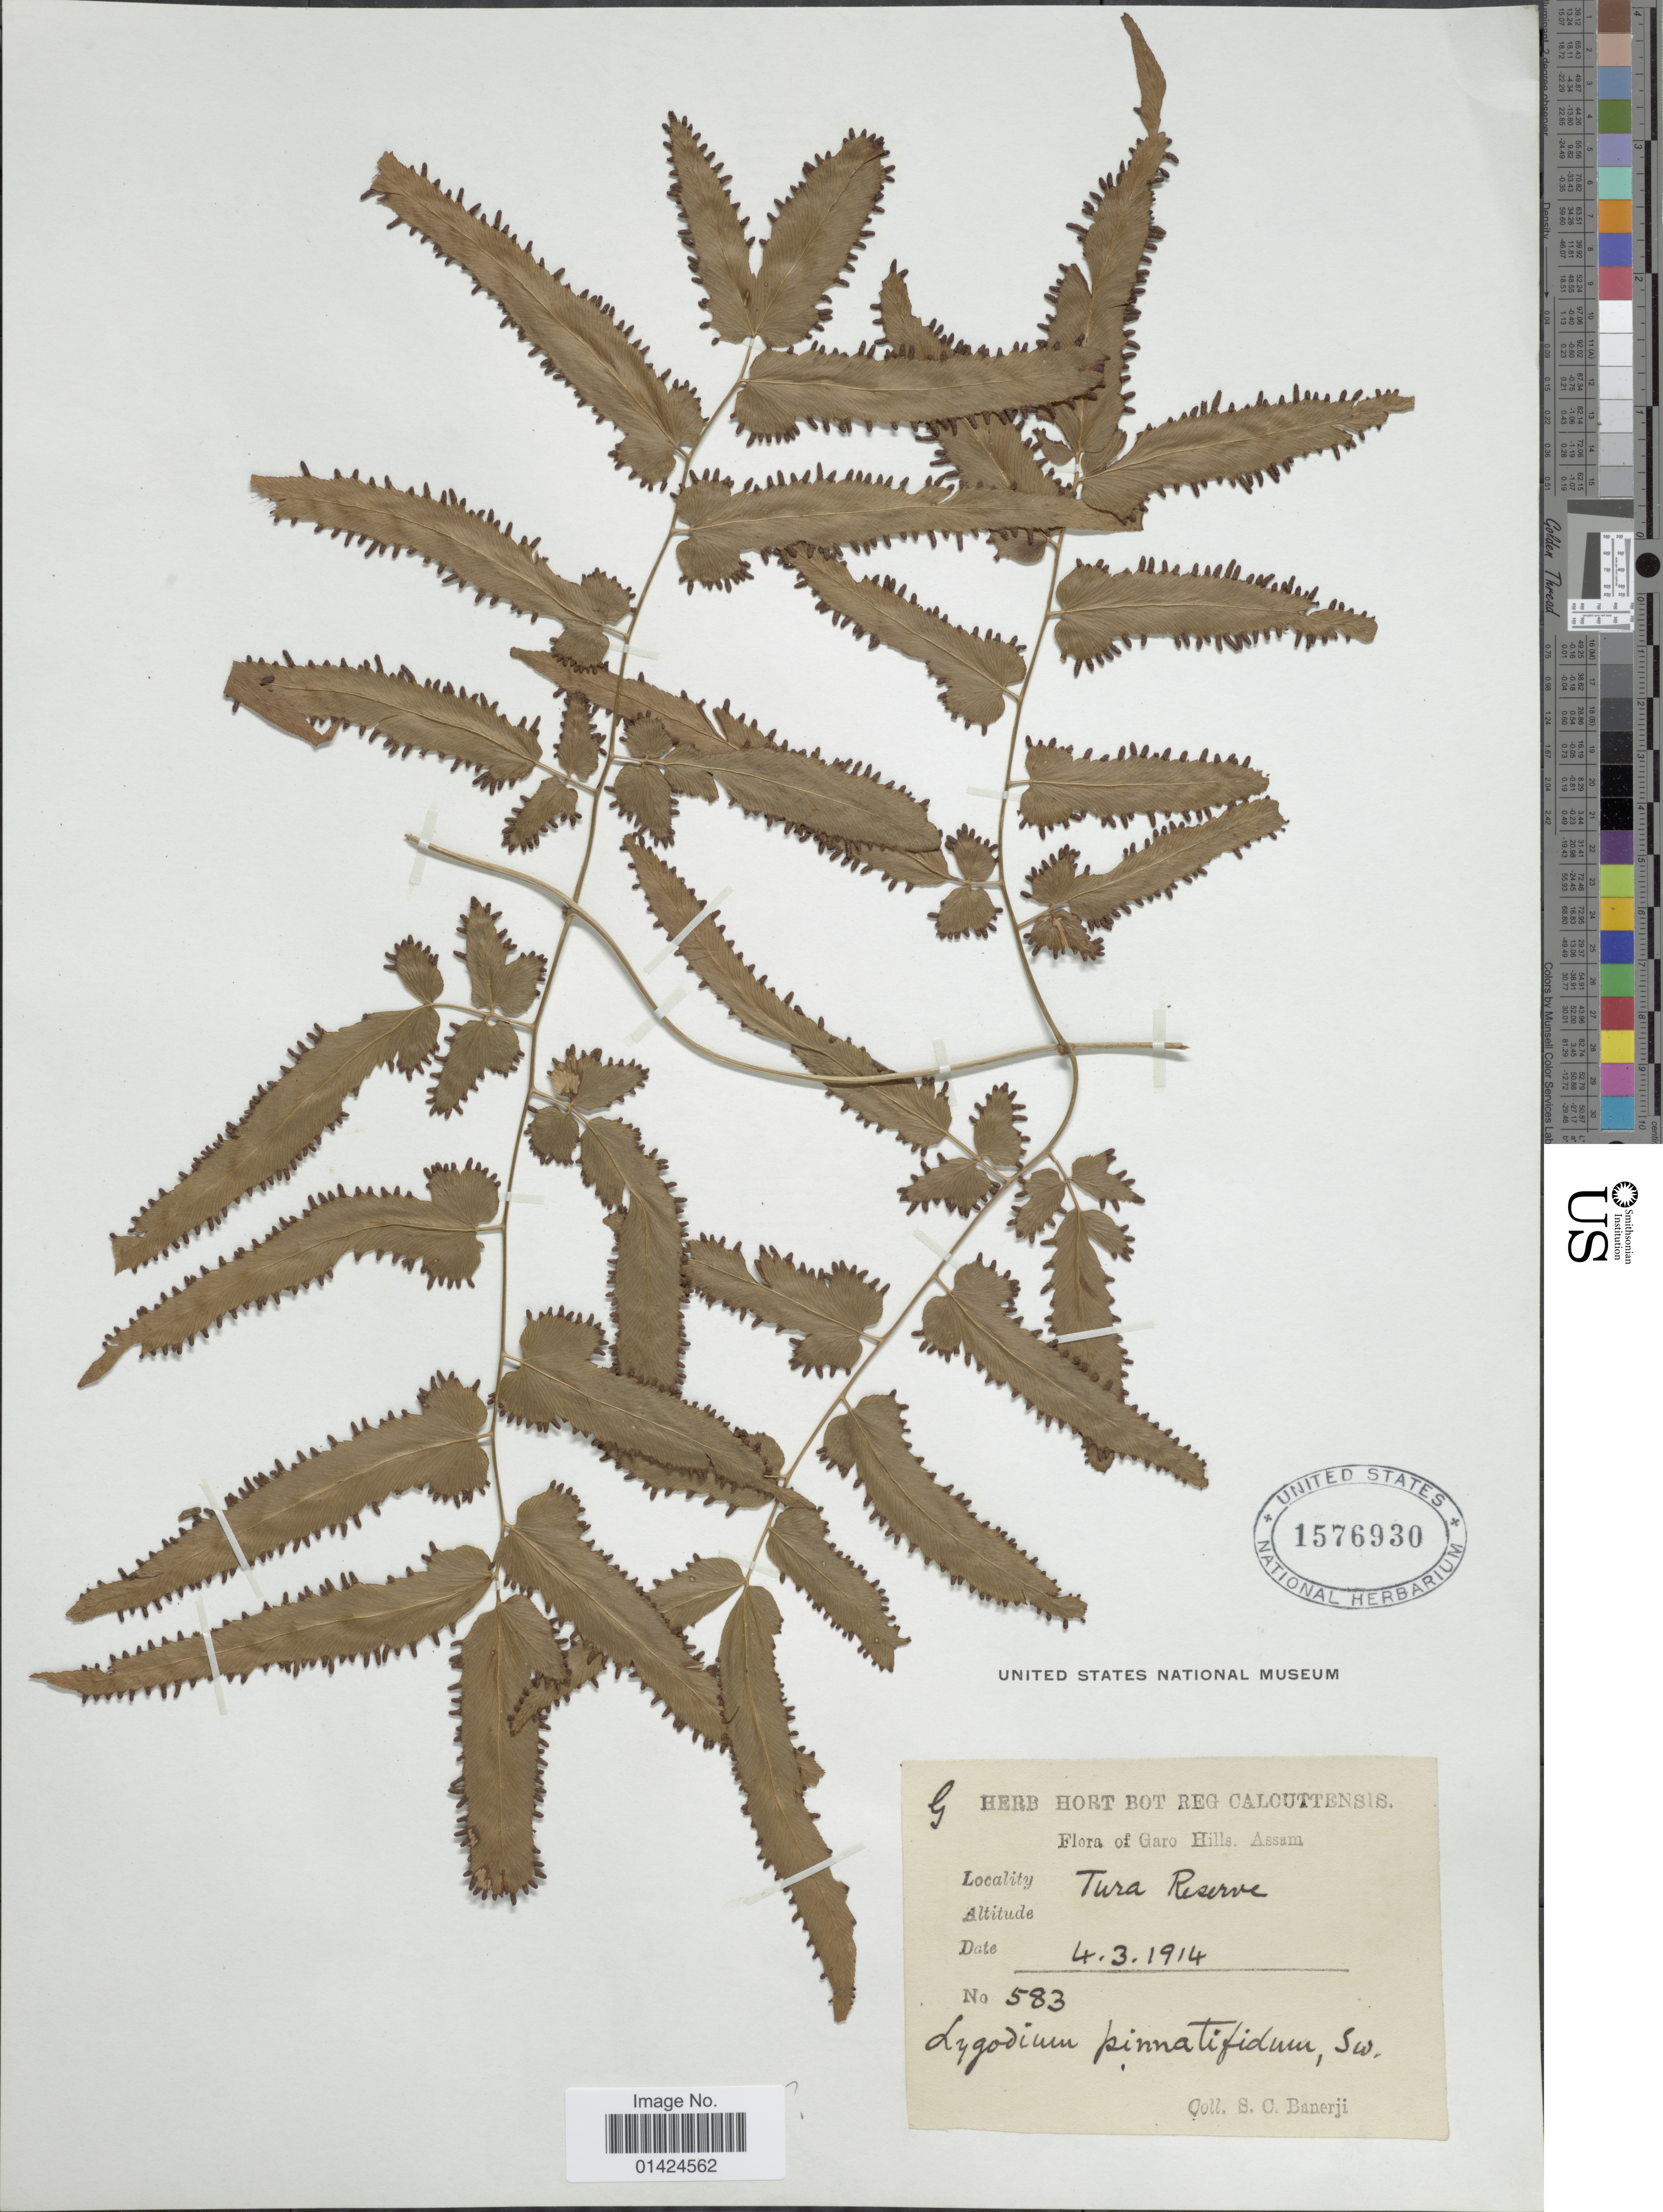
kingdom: Plantae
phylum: Tracheophyta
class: Polypodiopsida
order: Schizaeales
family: Lygodiaceae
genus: Lygodium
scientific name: Lygodium polystachyum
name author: Wall. ex T. Moore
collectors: S. Banerji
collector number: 583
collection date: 1914-03-04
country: India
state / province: Meghalaya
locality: Garo Hills. Tura Reserve.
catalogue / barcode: US 1576930